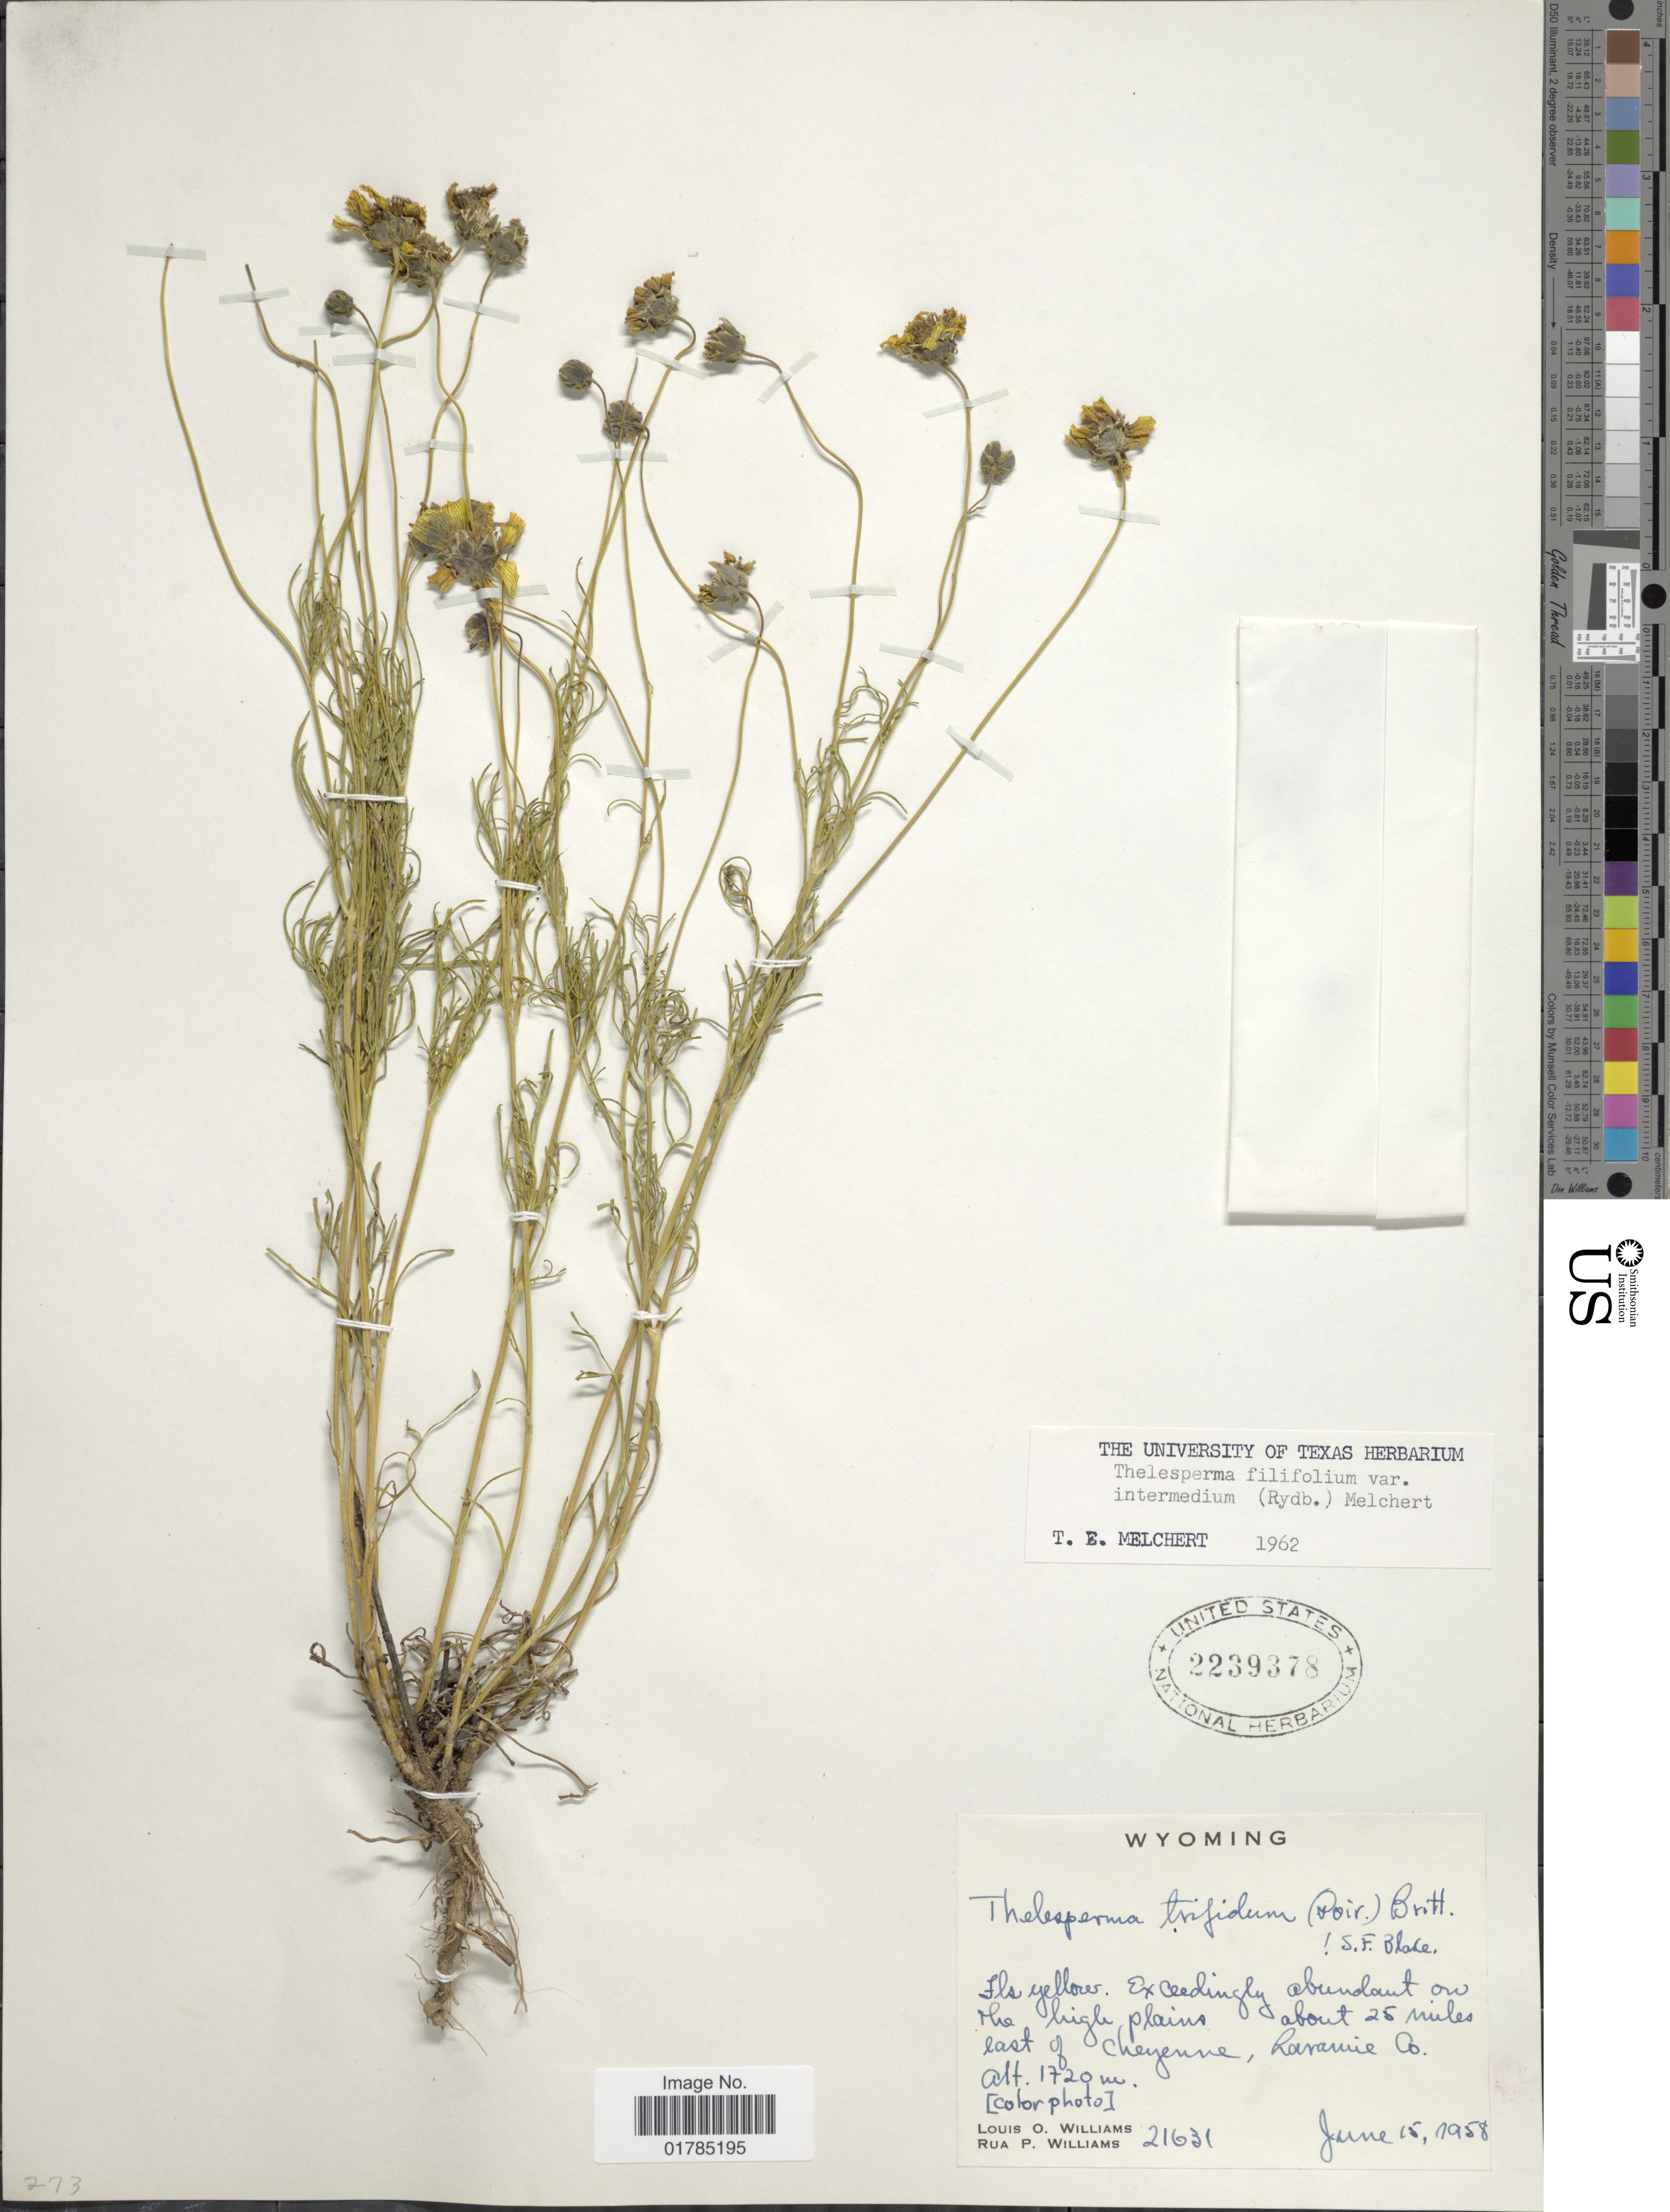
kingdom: Plantae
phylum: Tracheophyta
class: Magnoliopsida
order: Asterales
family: Asteraceae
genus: Thelesperma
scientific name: Thelesperma filifolium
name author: (Hook.) A. Gray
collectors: L. O. Williams & R. P. Williams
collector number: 21631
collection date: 1959-06-15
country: United States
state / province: Wyoming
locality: About 25 miles east of Cheyenne, Laramie Co.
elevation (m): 1720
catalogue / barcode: US 2239378